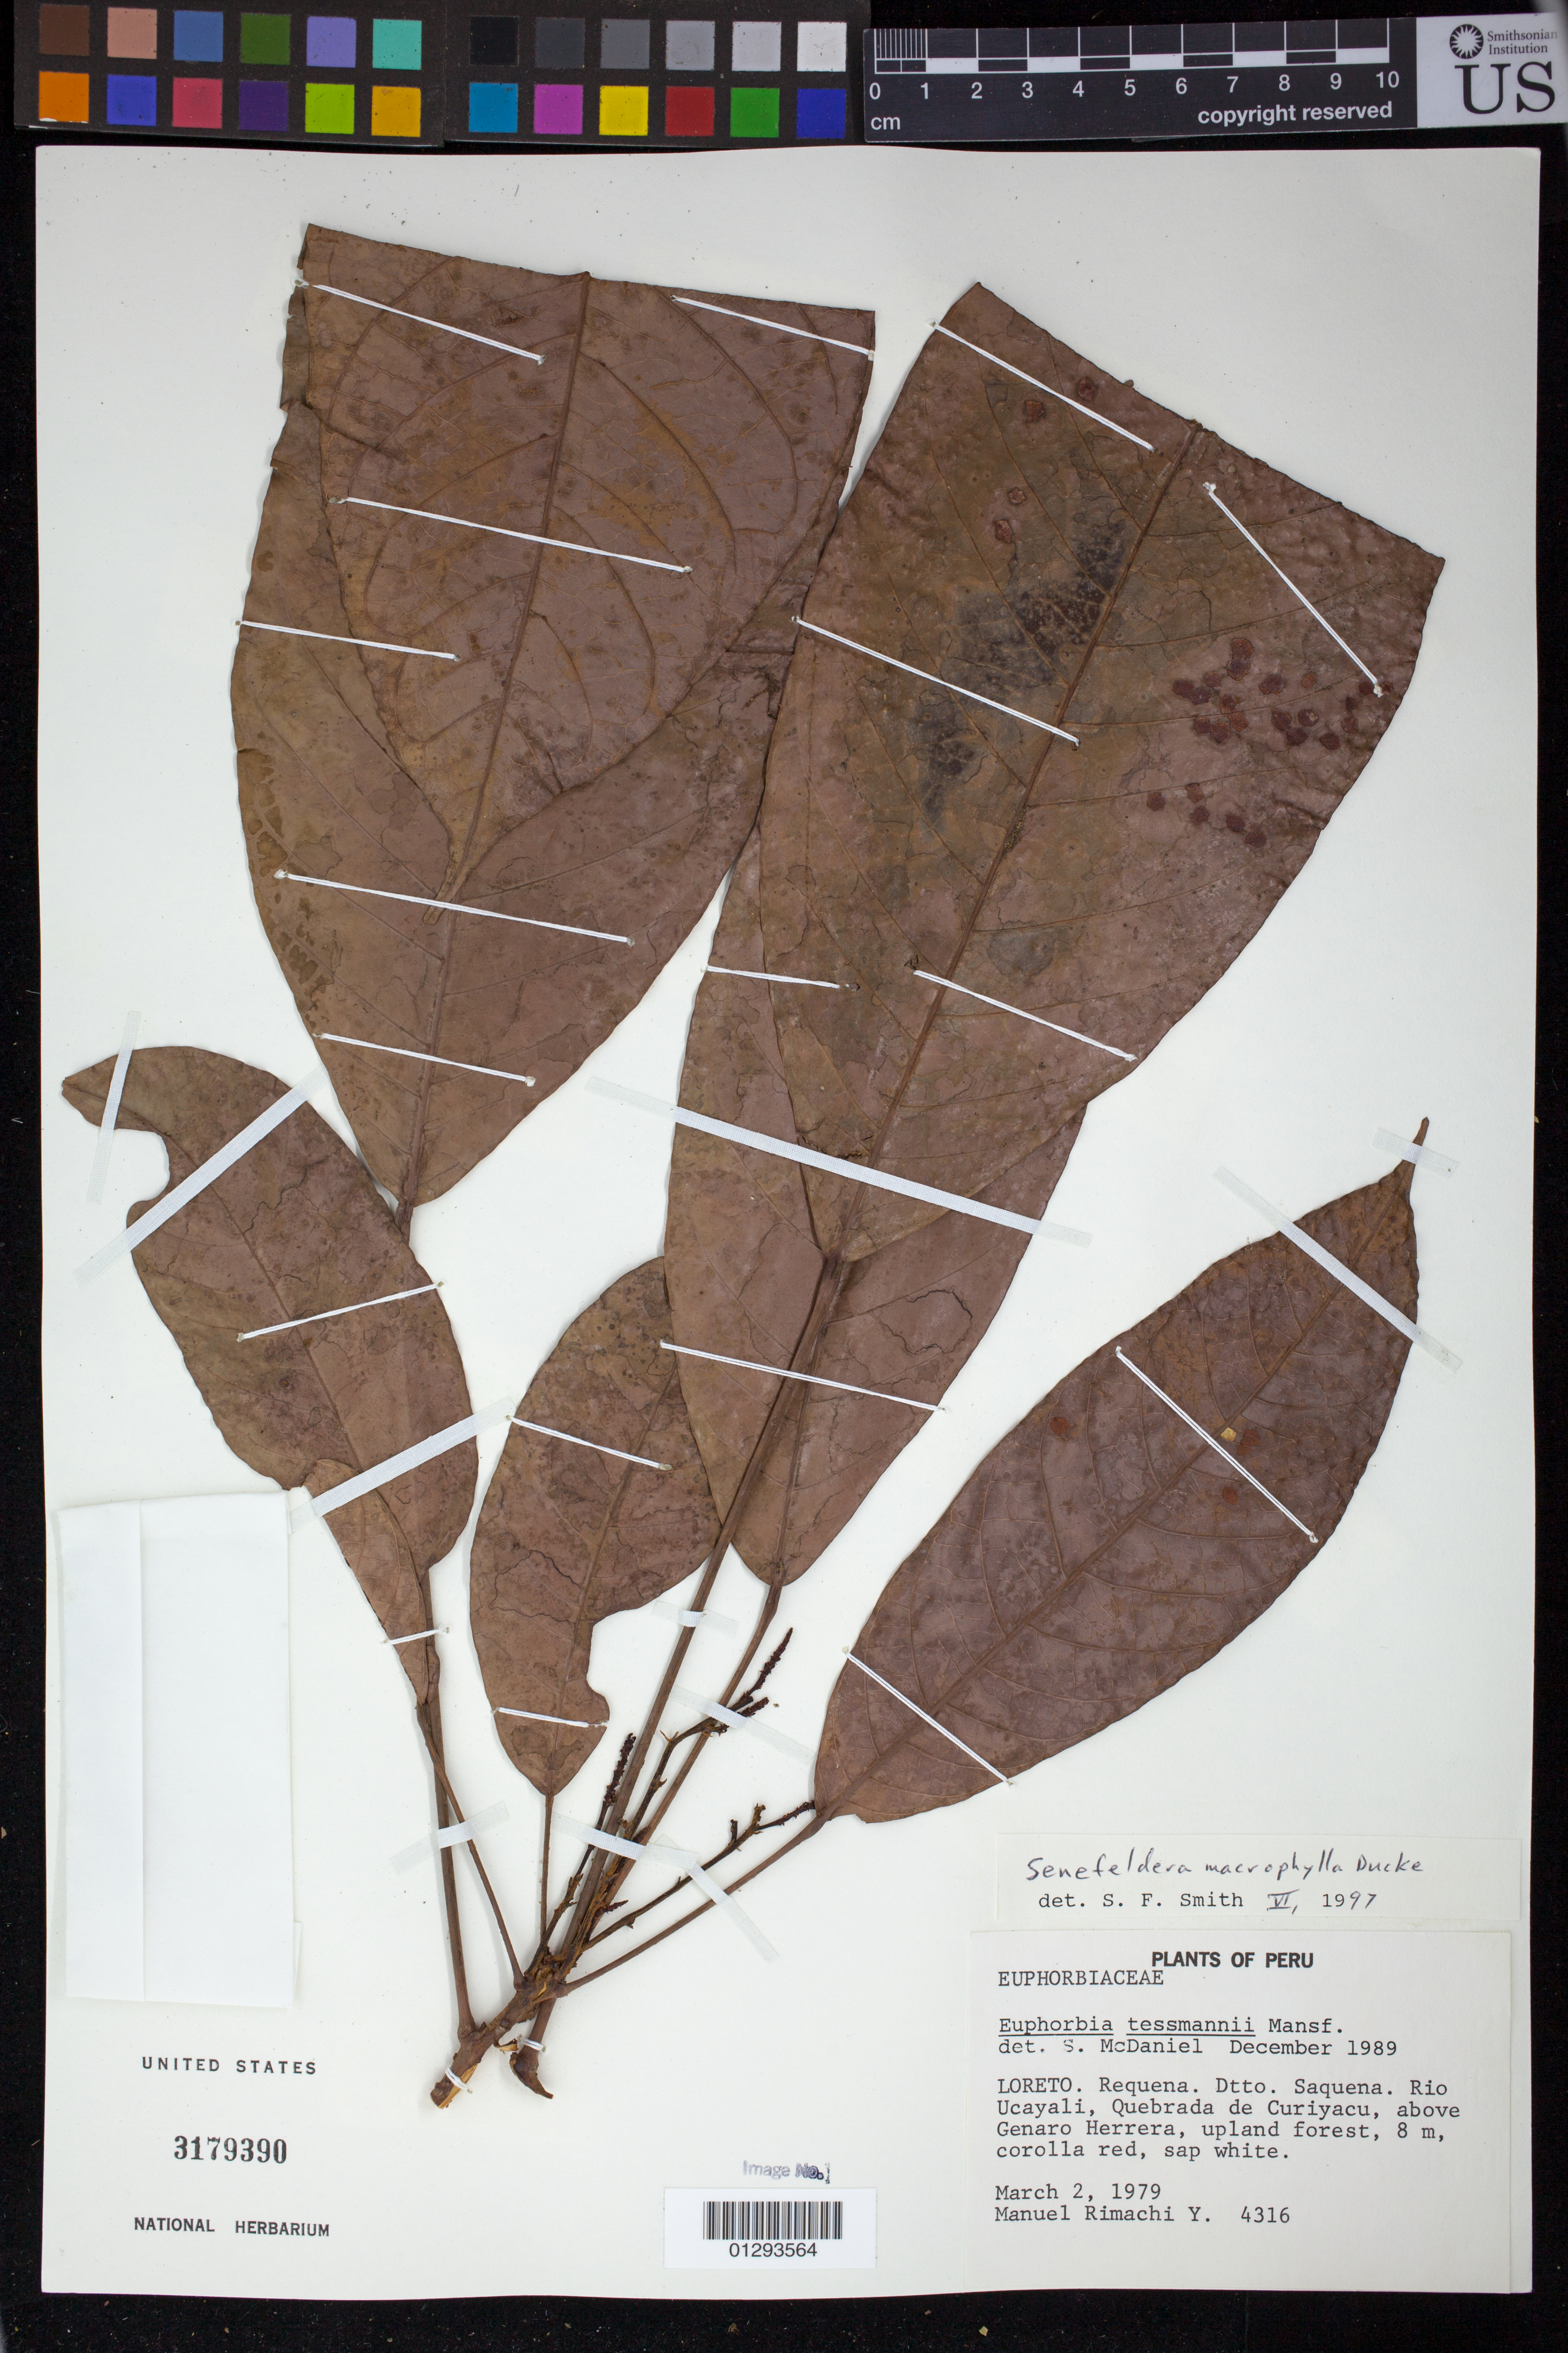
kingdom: Plantae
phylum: Tracheophyta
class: Magnoliopsida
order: Malpighiales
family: Euphorbiaceae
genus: Rhodothyrsus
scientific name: Rhodothyrsus macrophyllus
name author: (Ducke) Esser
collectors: M. Rimachi Y.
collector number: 4316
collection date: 1979-03-02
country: Peru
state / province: Loreto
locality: Requena. Dtto. Saquena. Rio Ucayali, Quebrada de Curiyacu above Genaro Herrera.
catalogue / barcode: US 3179390